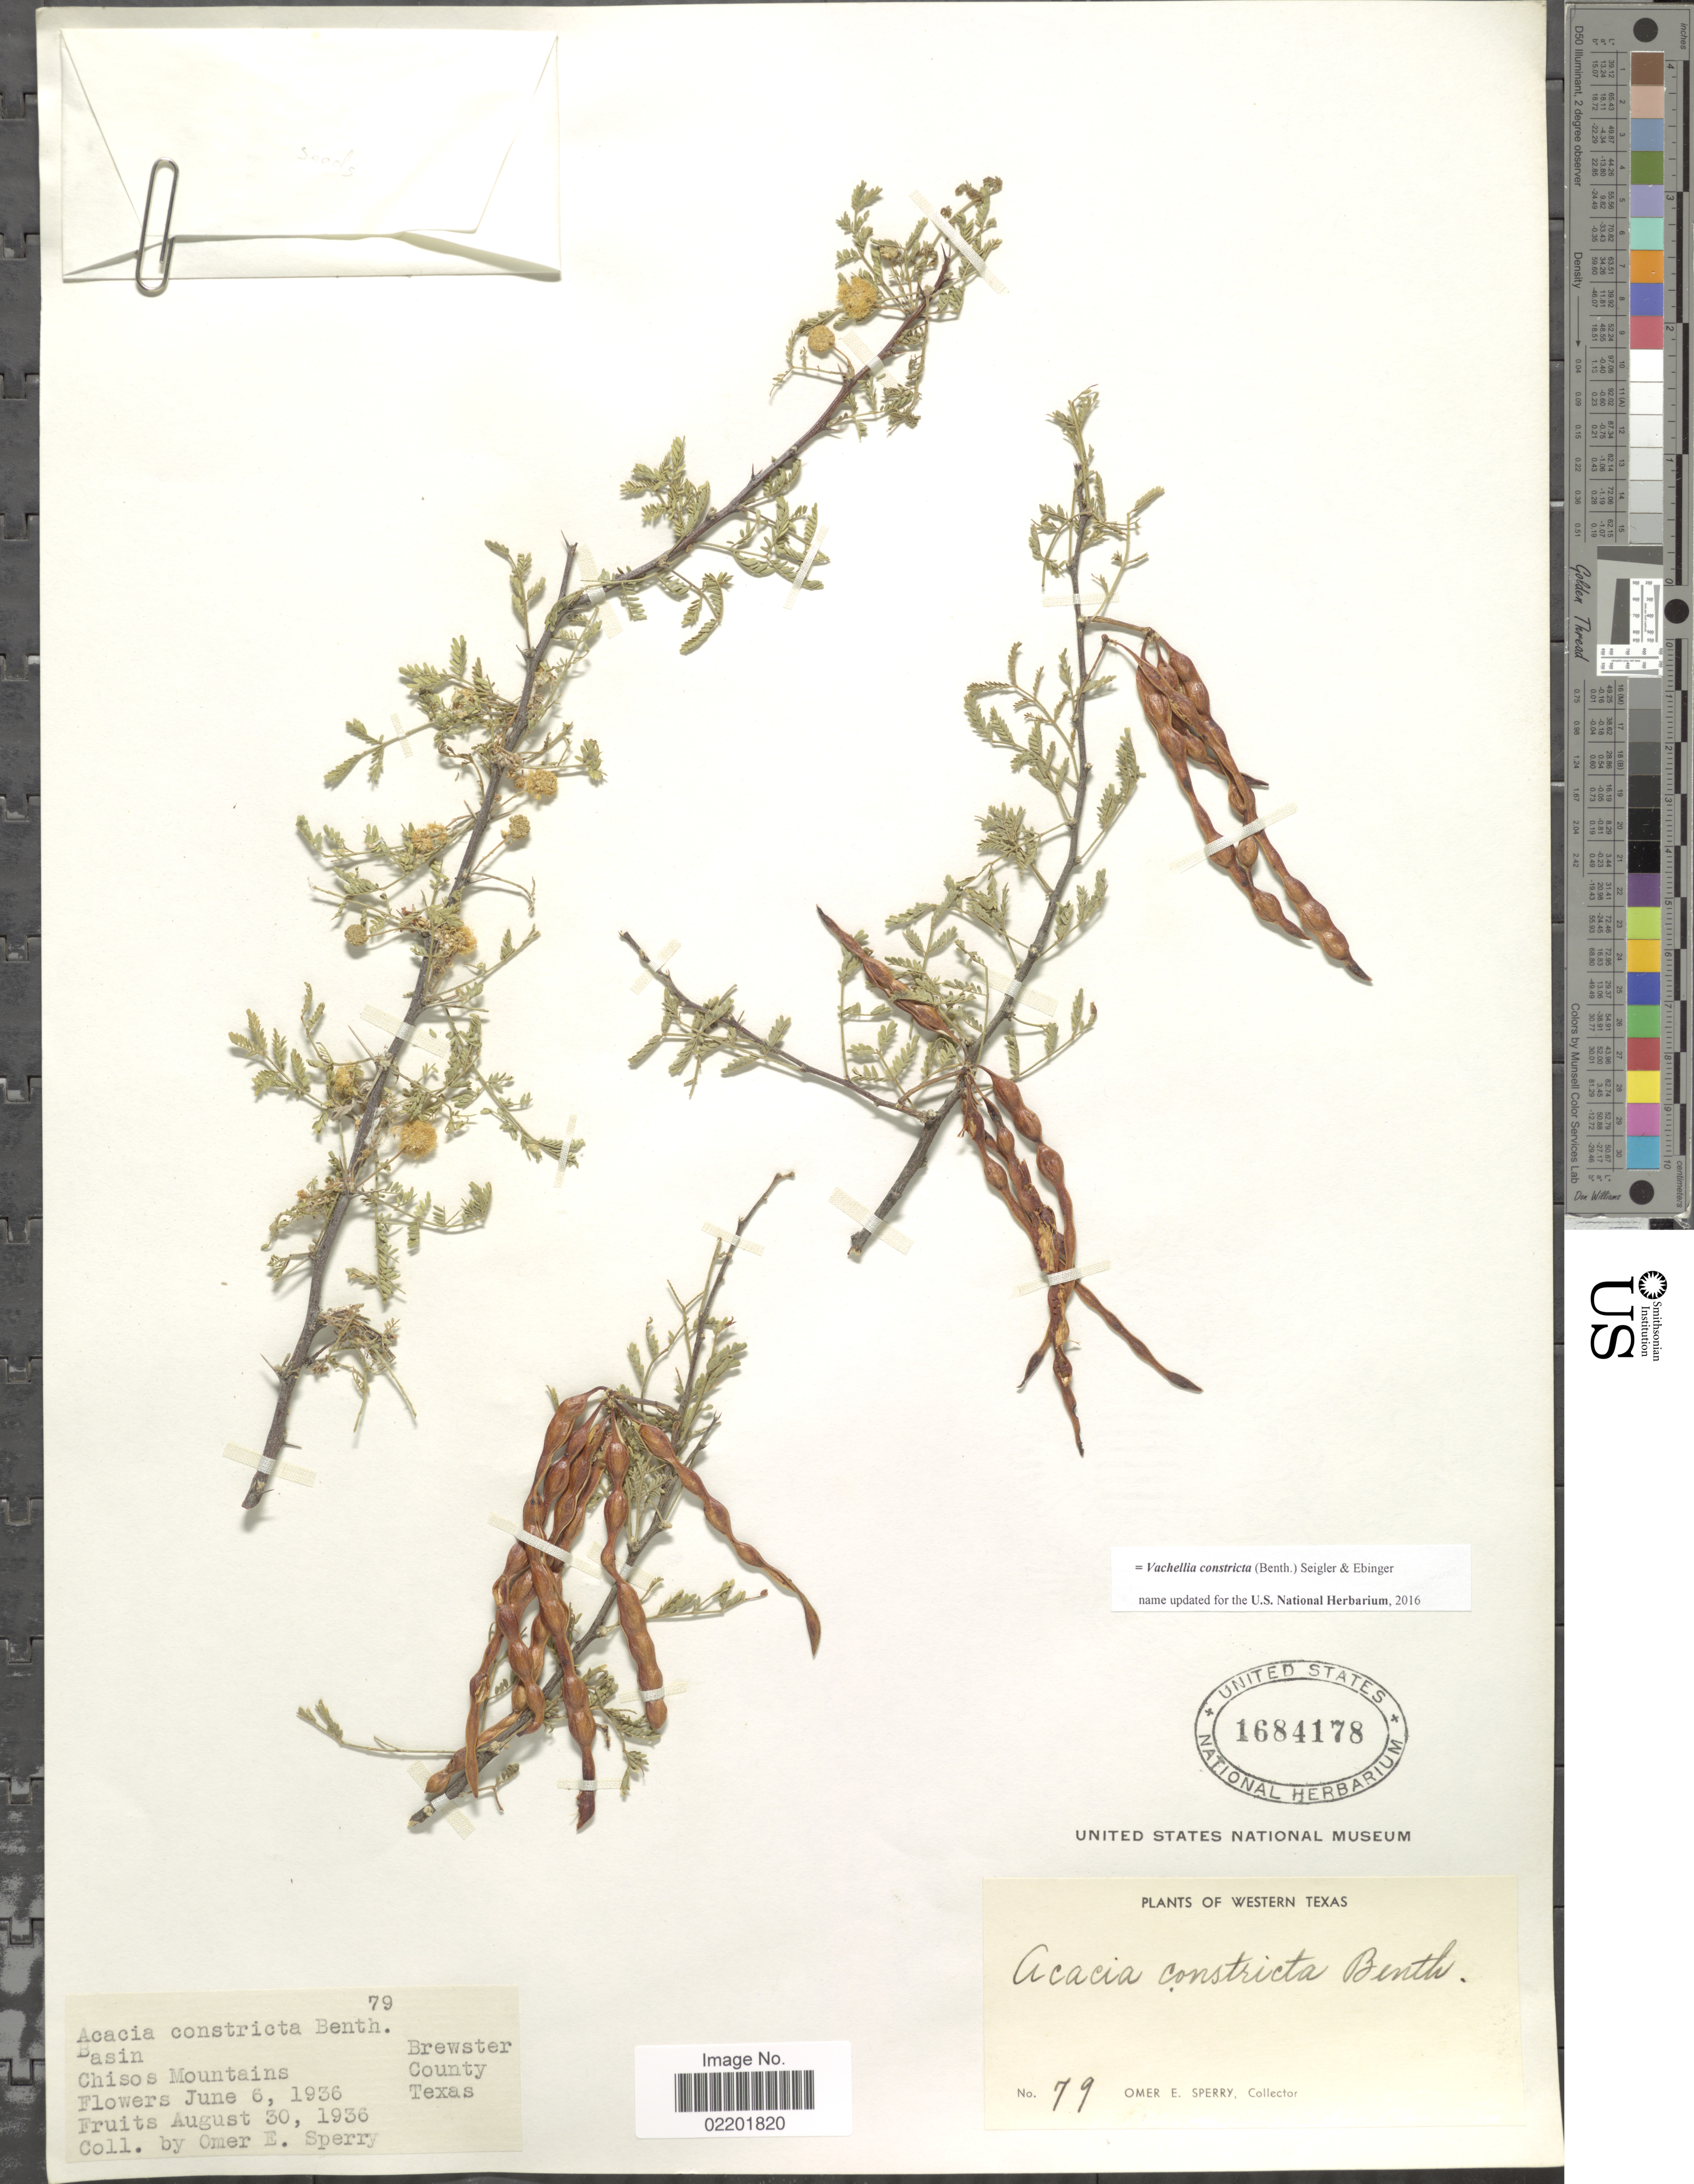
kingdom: Plantae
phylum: Tracheophyta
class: Magnoliopsida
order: Fabales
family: Fabaceae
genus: Vachellia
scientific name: Vachellia constricta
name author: (Benth.) Seigler & Ebinger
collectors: O. E. Sperry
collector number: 79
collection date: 1936-06-06/1936-08-30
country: United States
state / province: Texas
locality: Western Texas, Chisos Mountains, Brewster County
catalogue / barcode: US 1684178